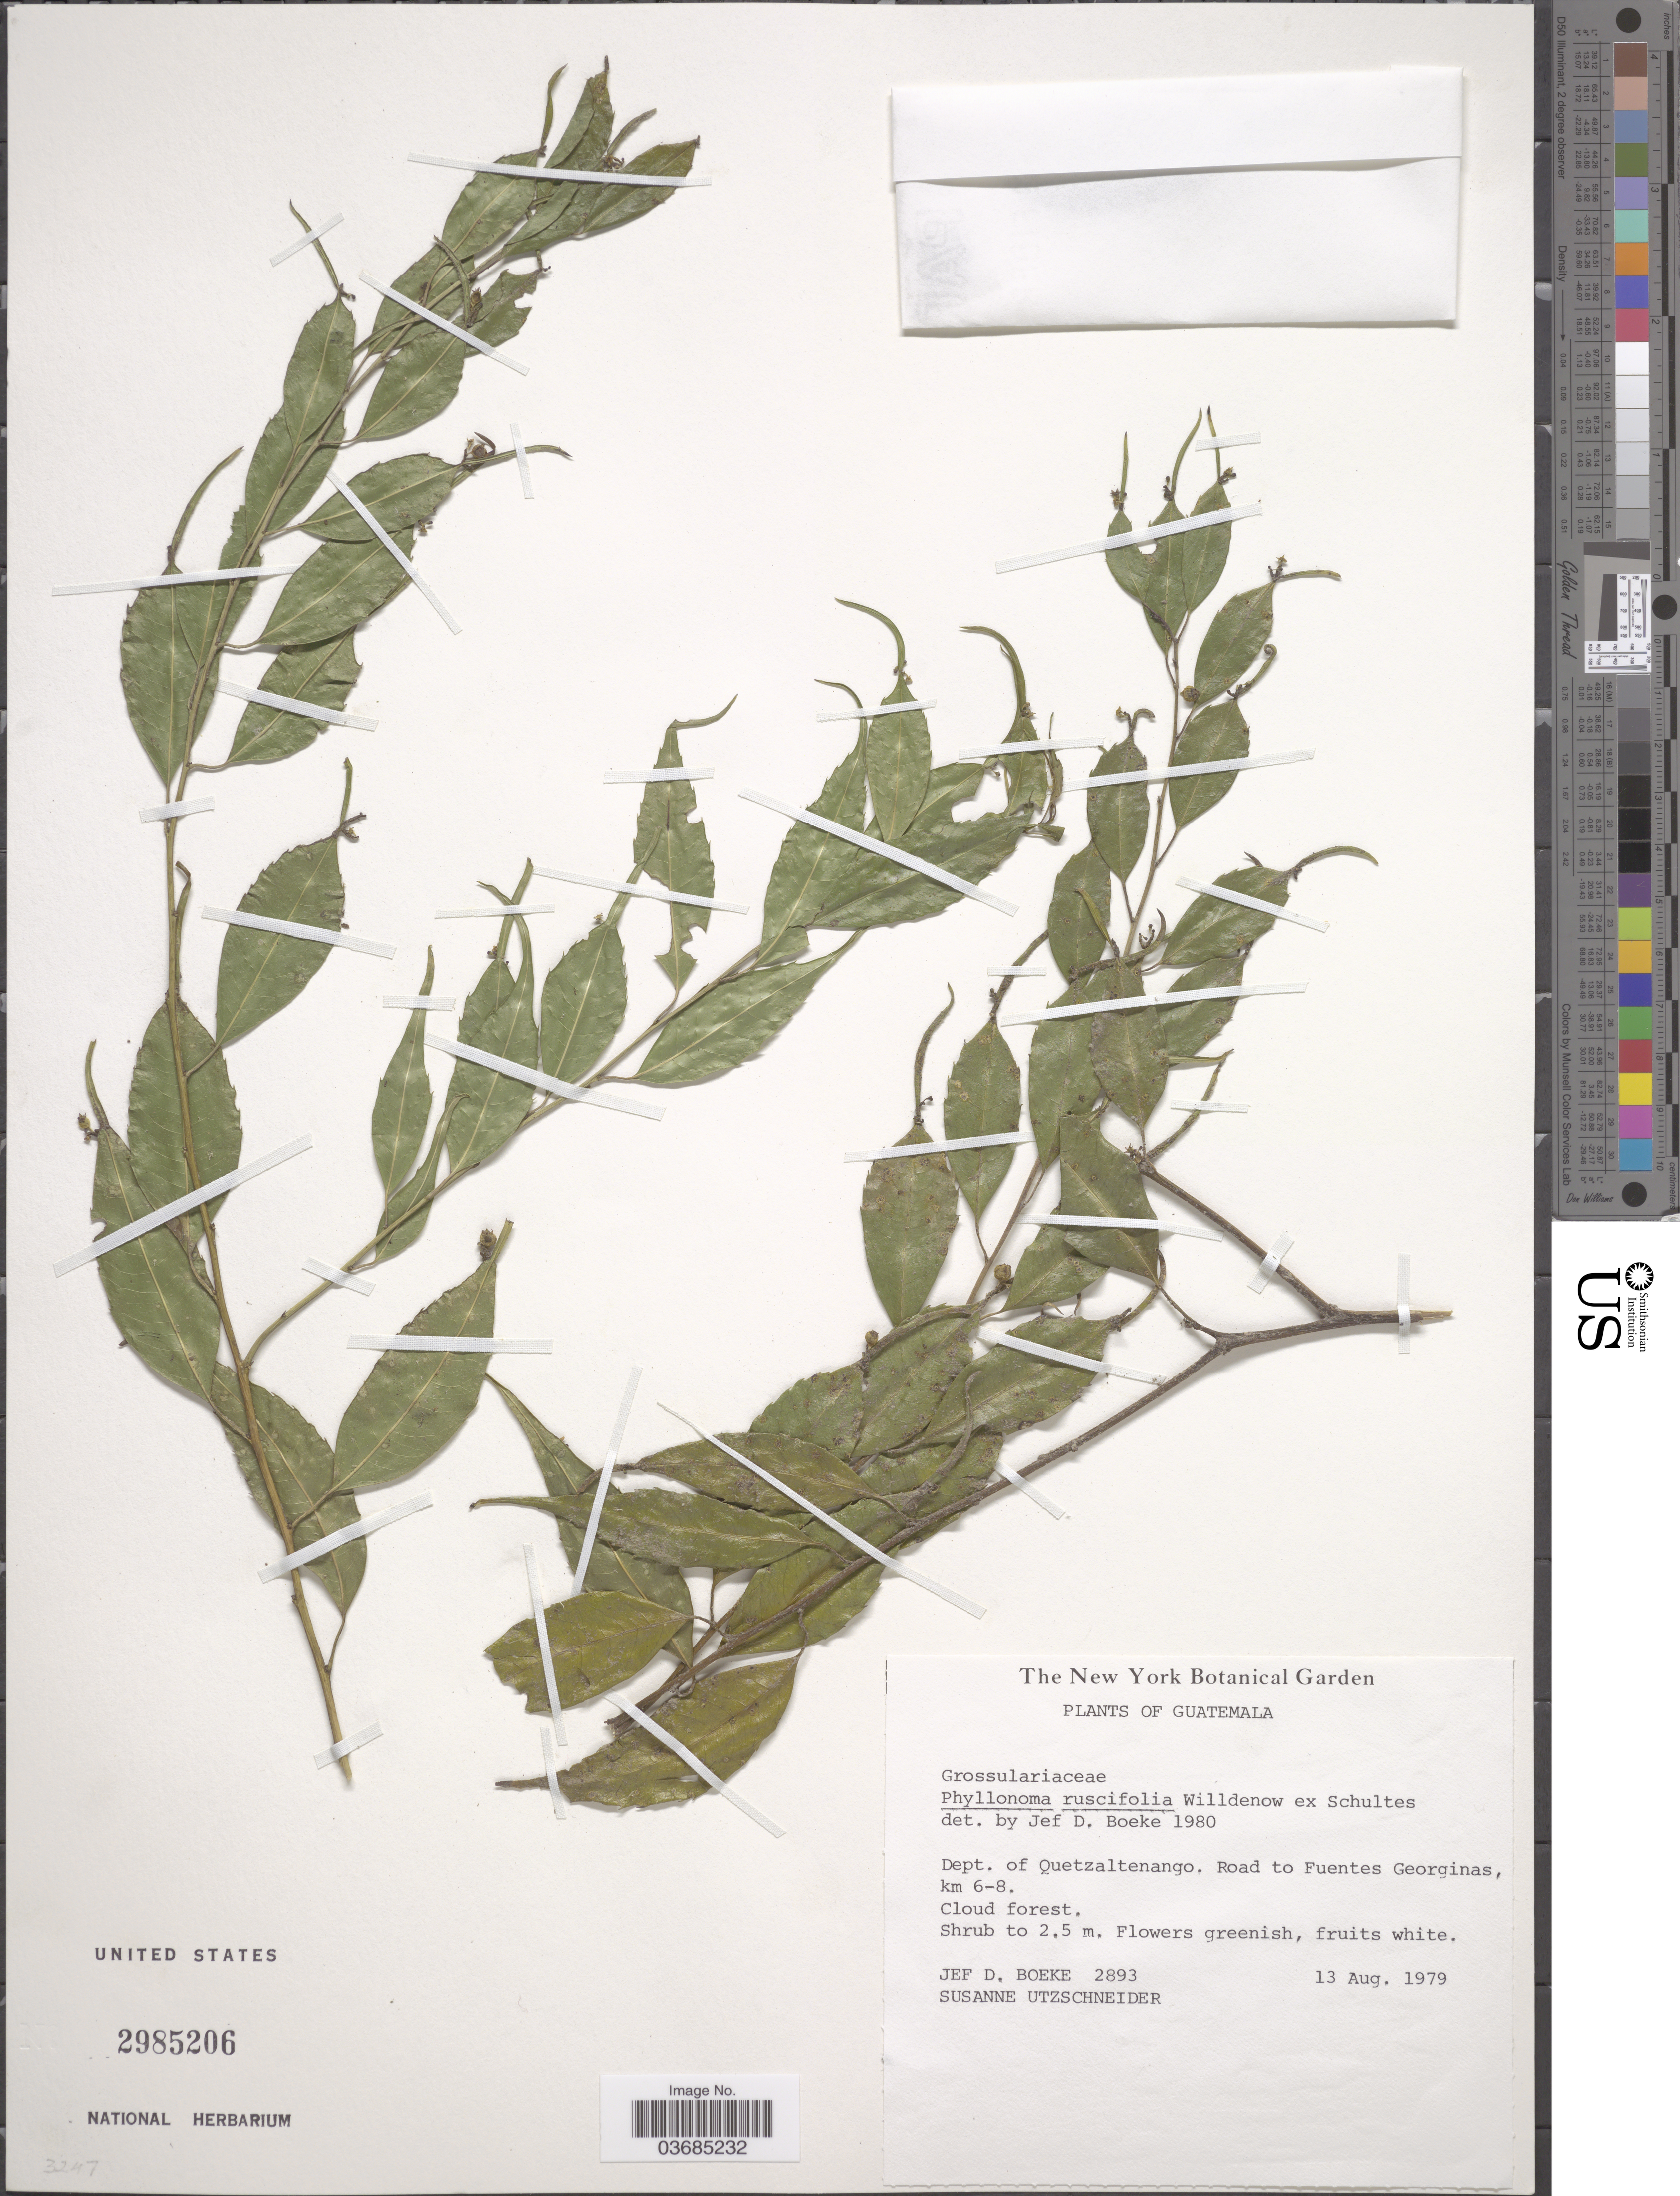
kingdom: Plantae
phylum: Tracheophyta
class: Magnoliopsida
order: Aquifoliales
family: Phyllonomaceae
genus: Phyllonoma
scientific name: Phyllonoma ruscifolia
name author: Willd. ex Schult.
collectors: J. Boeke & S. Utzschneider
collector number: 2893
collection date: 1979-08-13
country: Guatemala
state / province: Quetzaltenango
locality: Dept. of Quetzaltenango. Road to Fuentes Georginas, km 6-8. Cloud forest.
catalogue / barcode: US 2985206